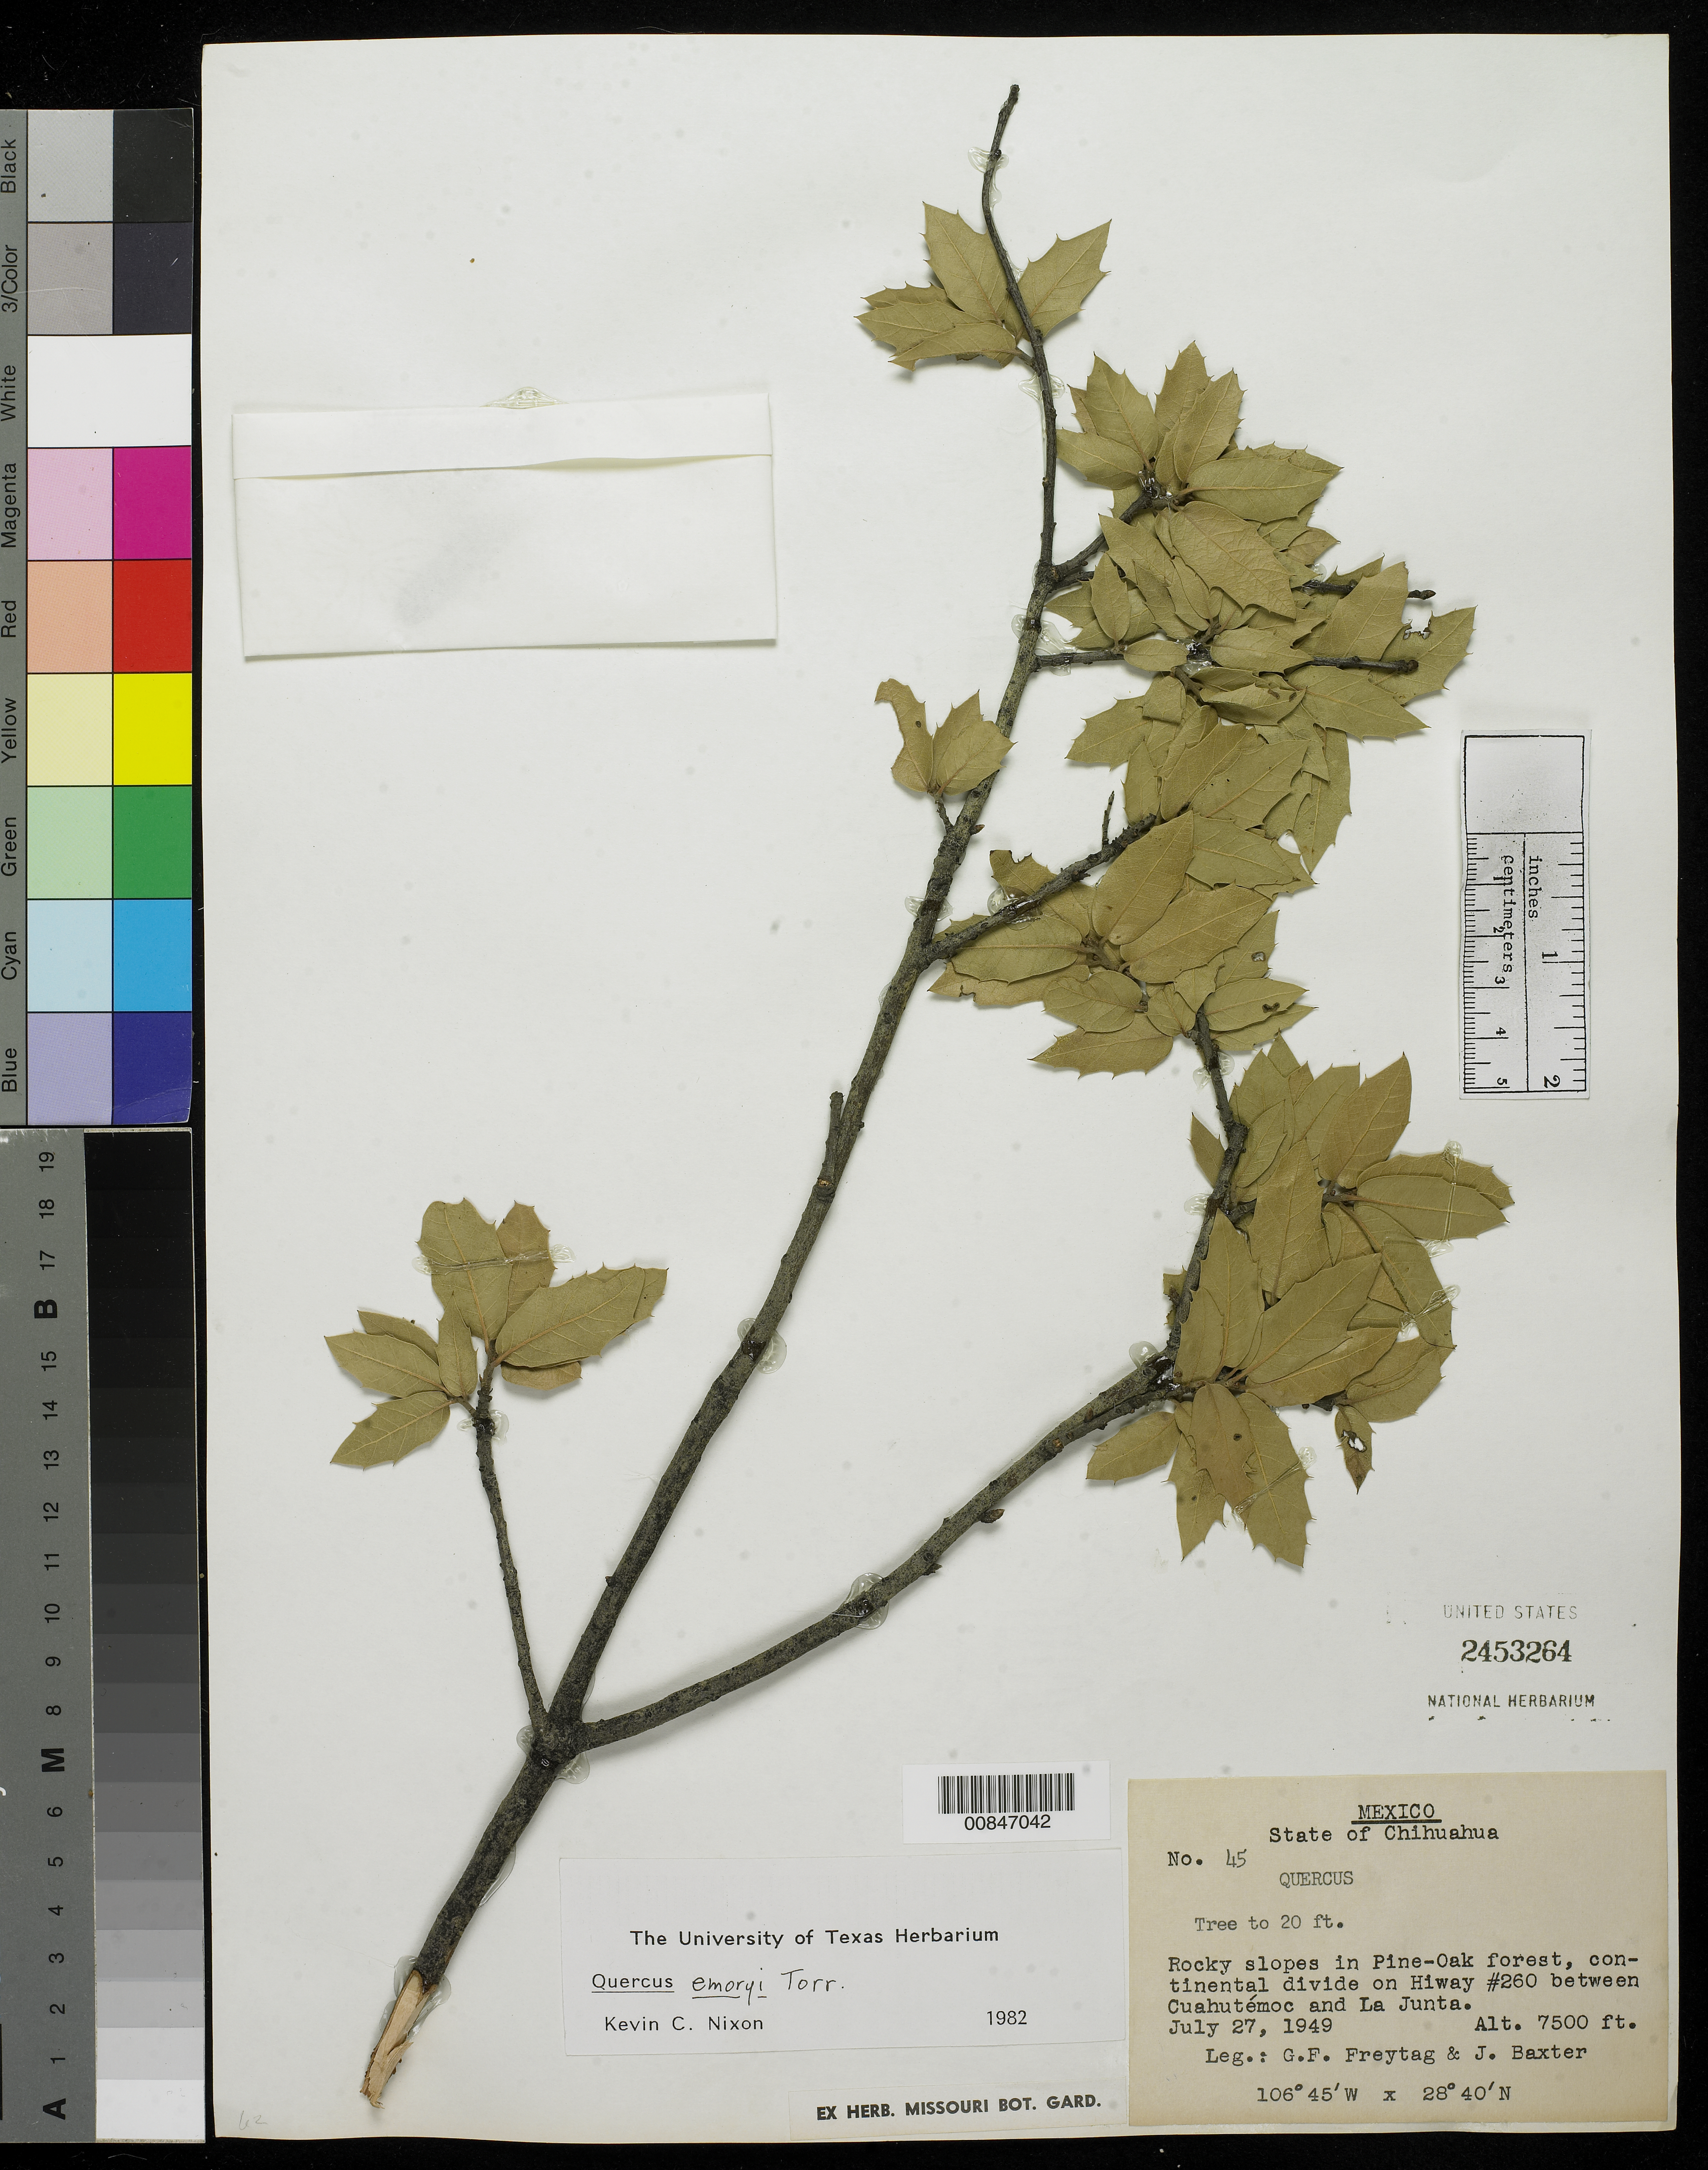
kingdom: Plantae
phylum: Tracheophyta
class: Magnoliopsida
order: Fagales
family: Fagaceae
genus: Quercus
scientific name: Quercus emoryi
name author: Torr. in Emory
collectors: G. F. Freytag & J. Baxter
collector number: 45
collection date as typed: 27 Jul 1949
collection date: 1949-07-27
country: Mexico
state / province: Chihuahua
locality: Continental divide on Hwy. #260 between Cuauhtémoc and La Junta.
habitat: Rocky slopes in Pine-Oak forest.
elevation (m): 2286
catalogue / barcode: US 2453264